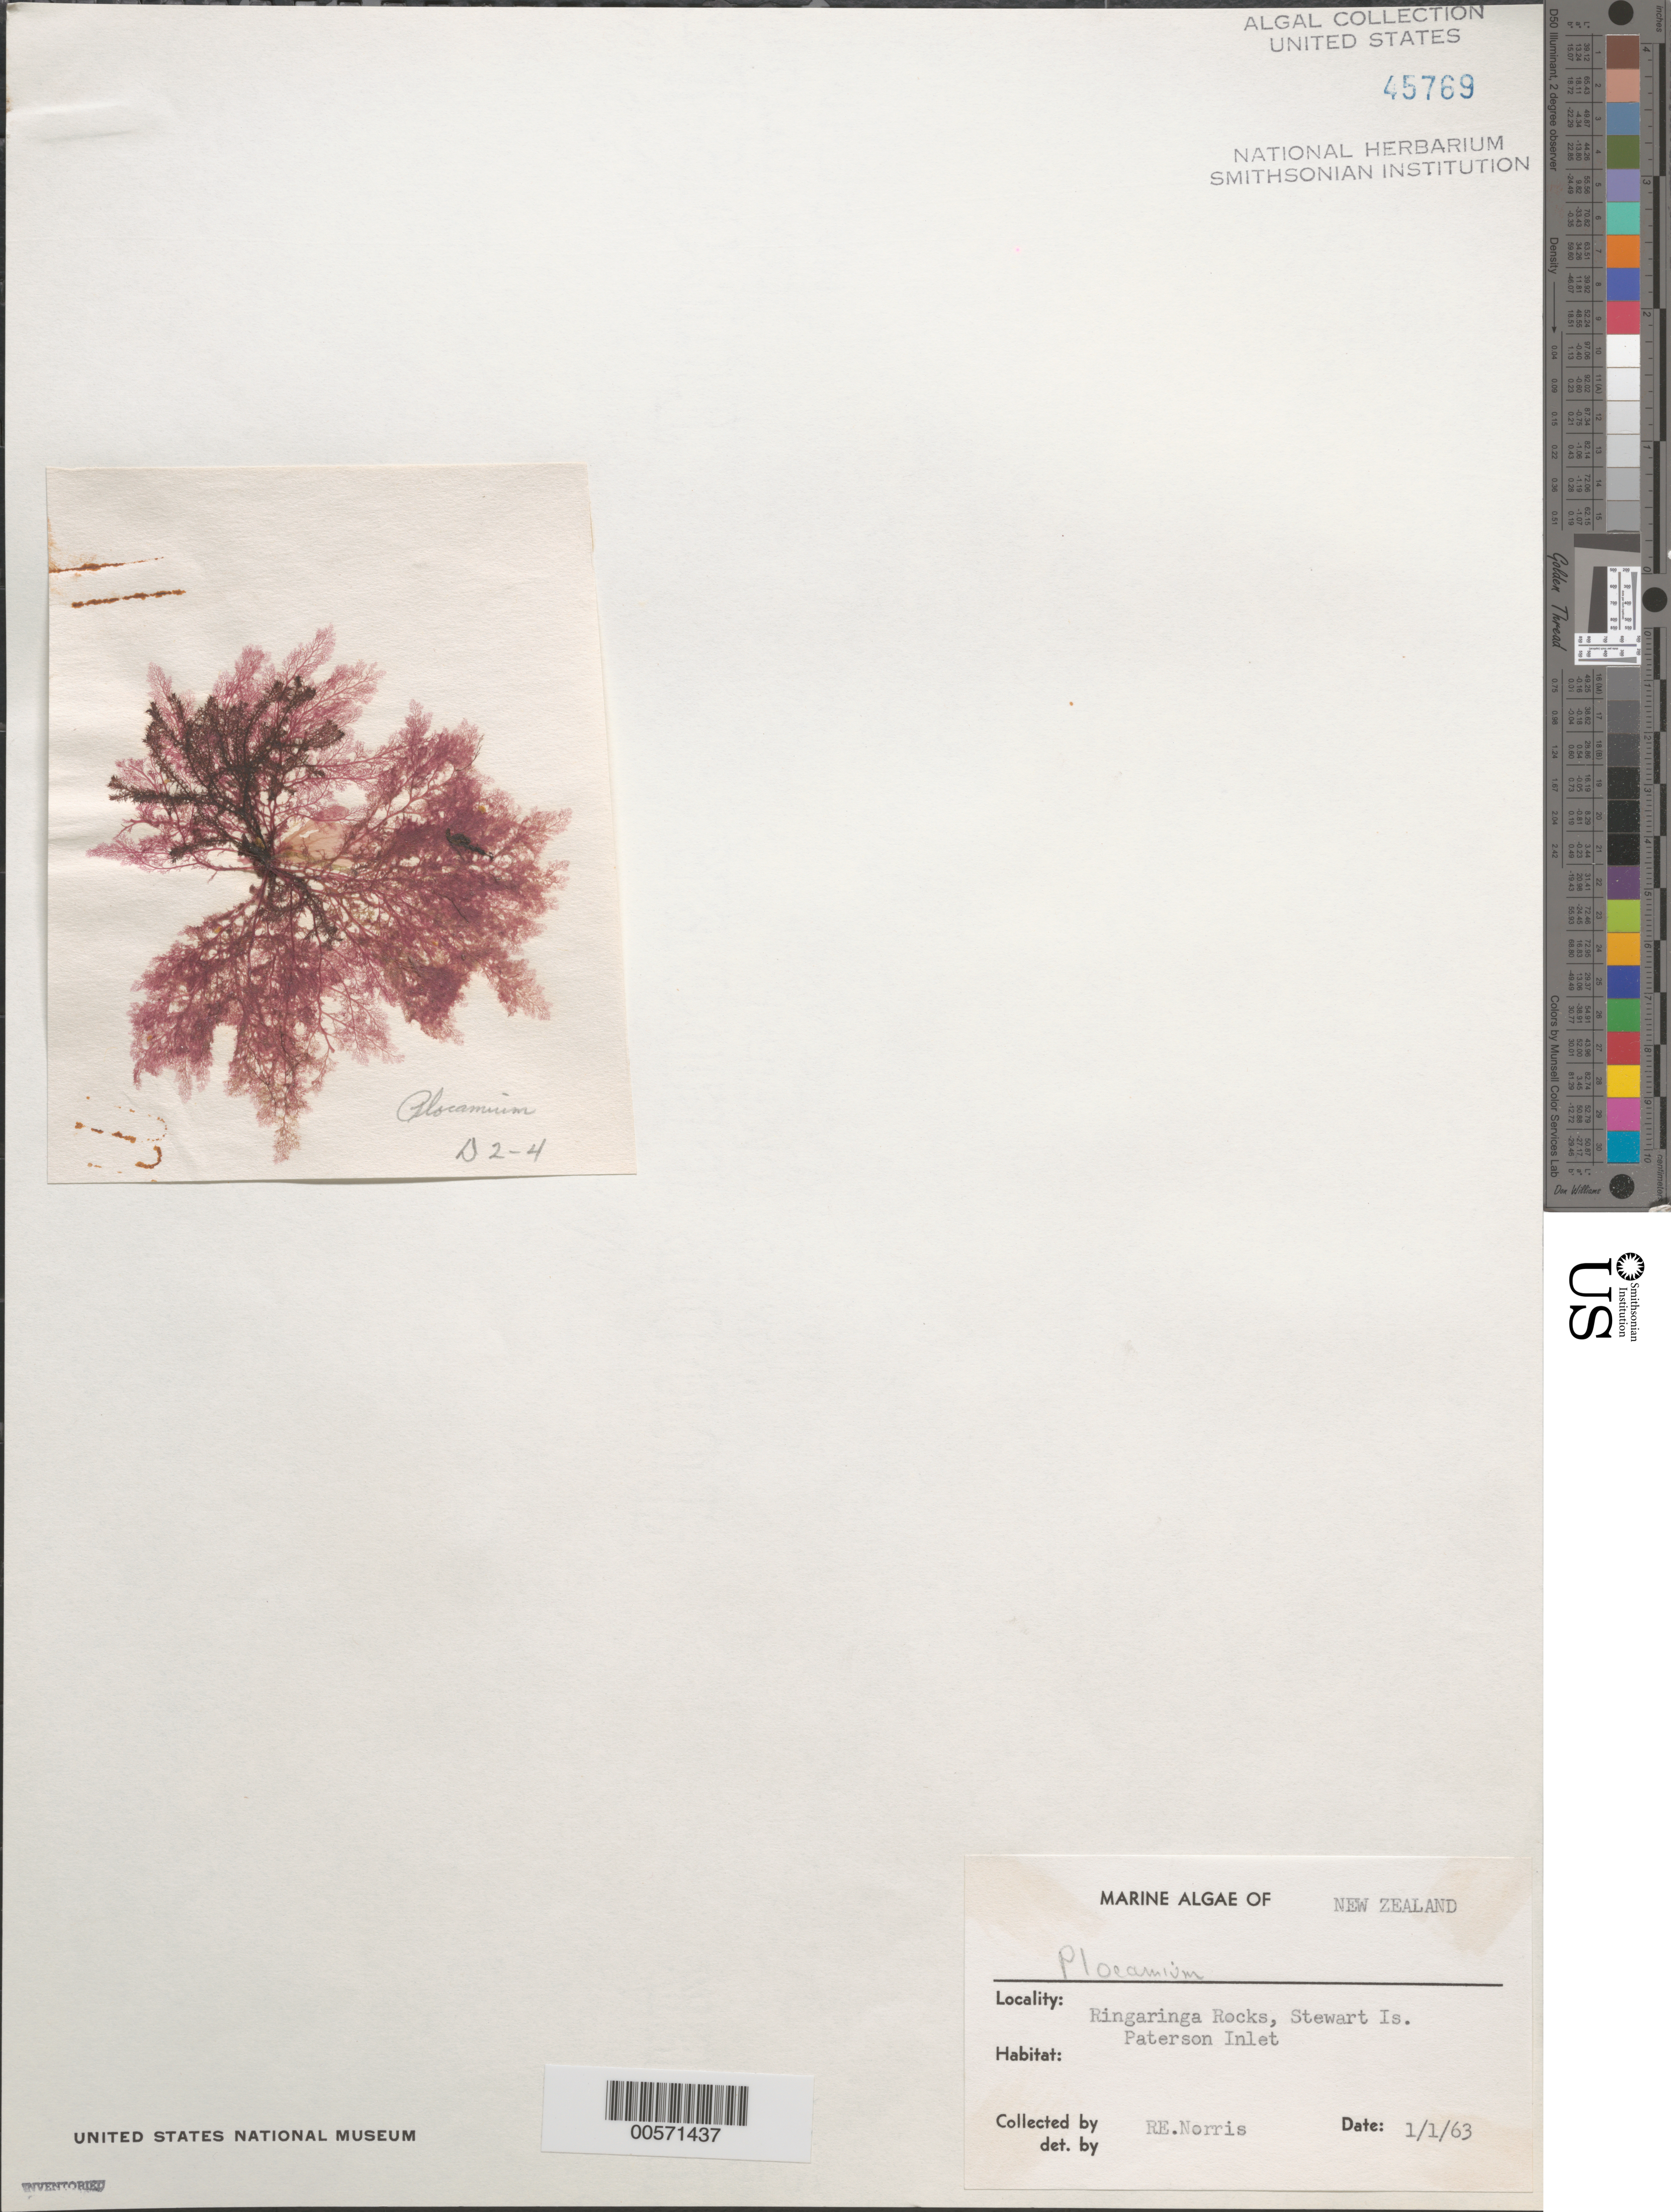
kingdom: Plantae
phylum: Rhodophyta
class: Florideophyceae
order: Plocamiales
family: Plocamiaceae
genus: Plocamium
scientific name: Plocamium sp.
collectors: R. E. Norris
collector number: D2-4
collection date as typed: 01 Jan 1963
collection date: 1963-01-01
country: New Zealand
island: Stewart Island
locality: Ringaringa Rocks, Paterson Inlet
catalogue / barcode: US 45769